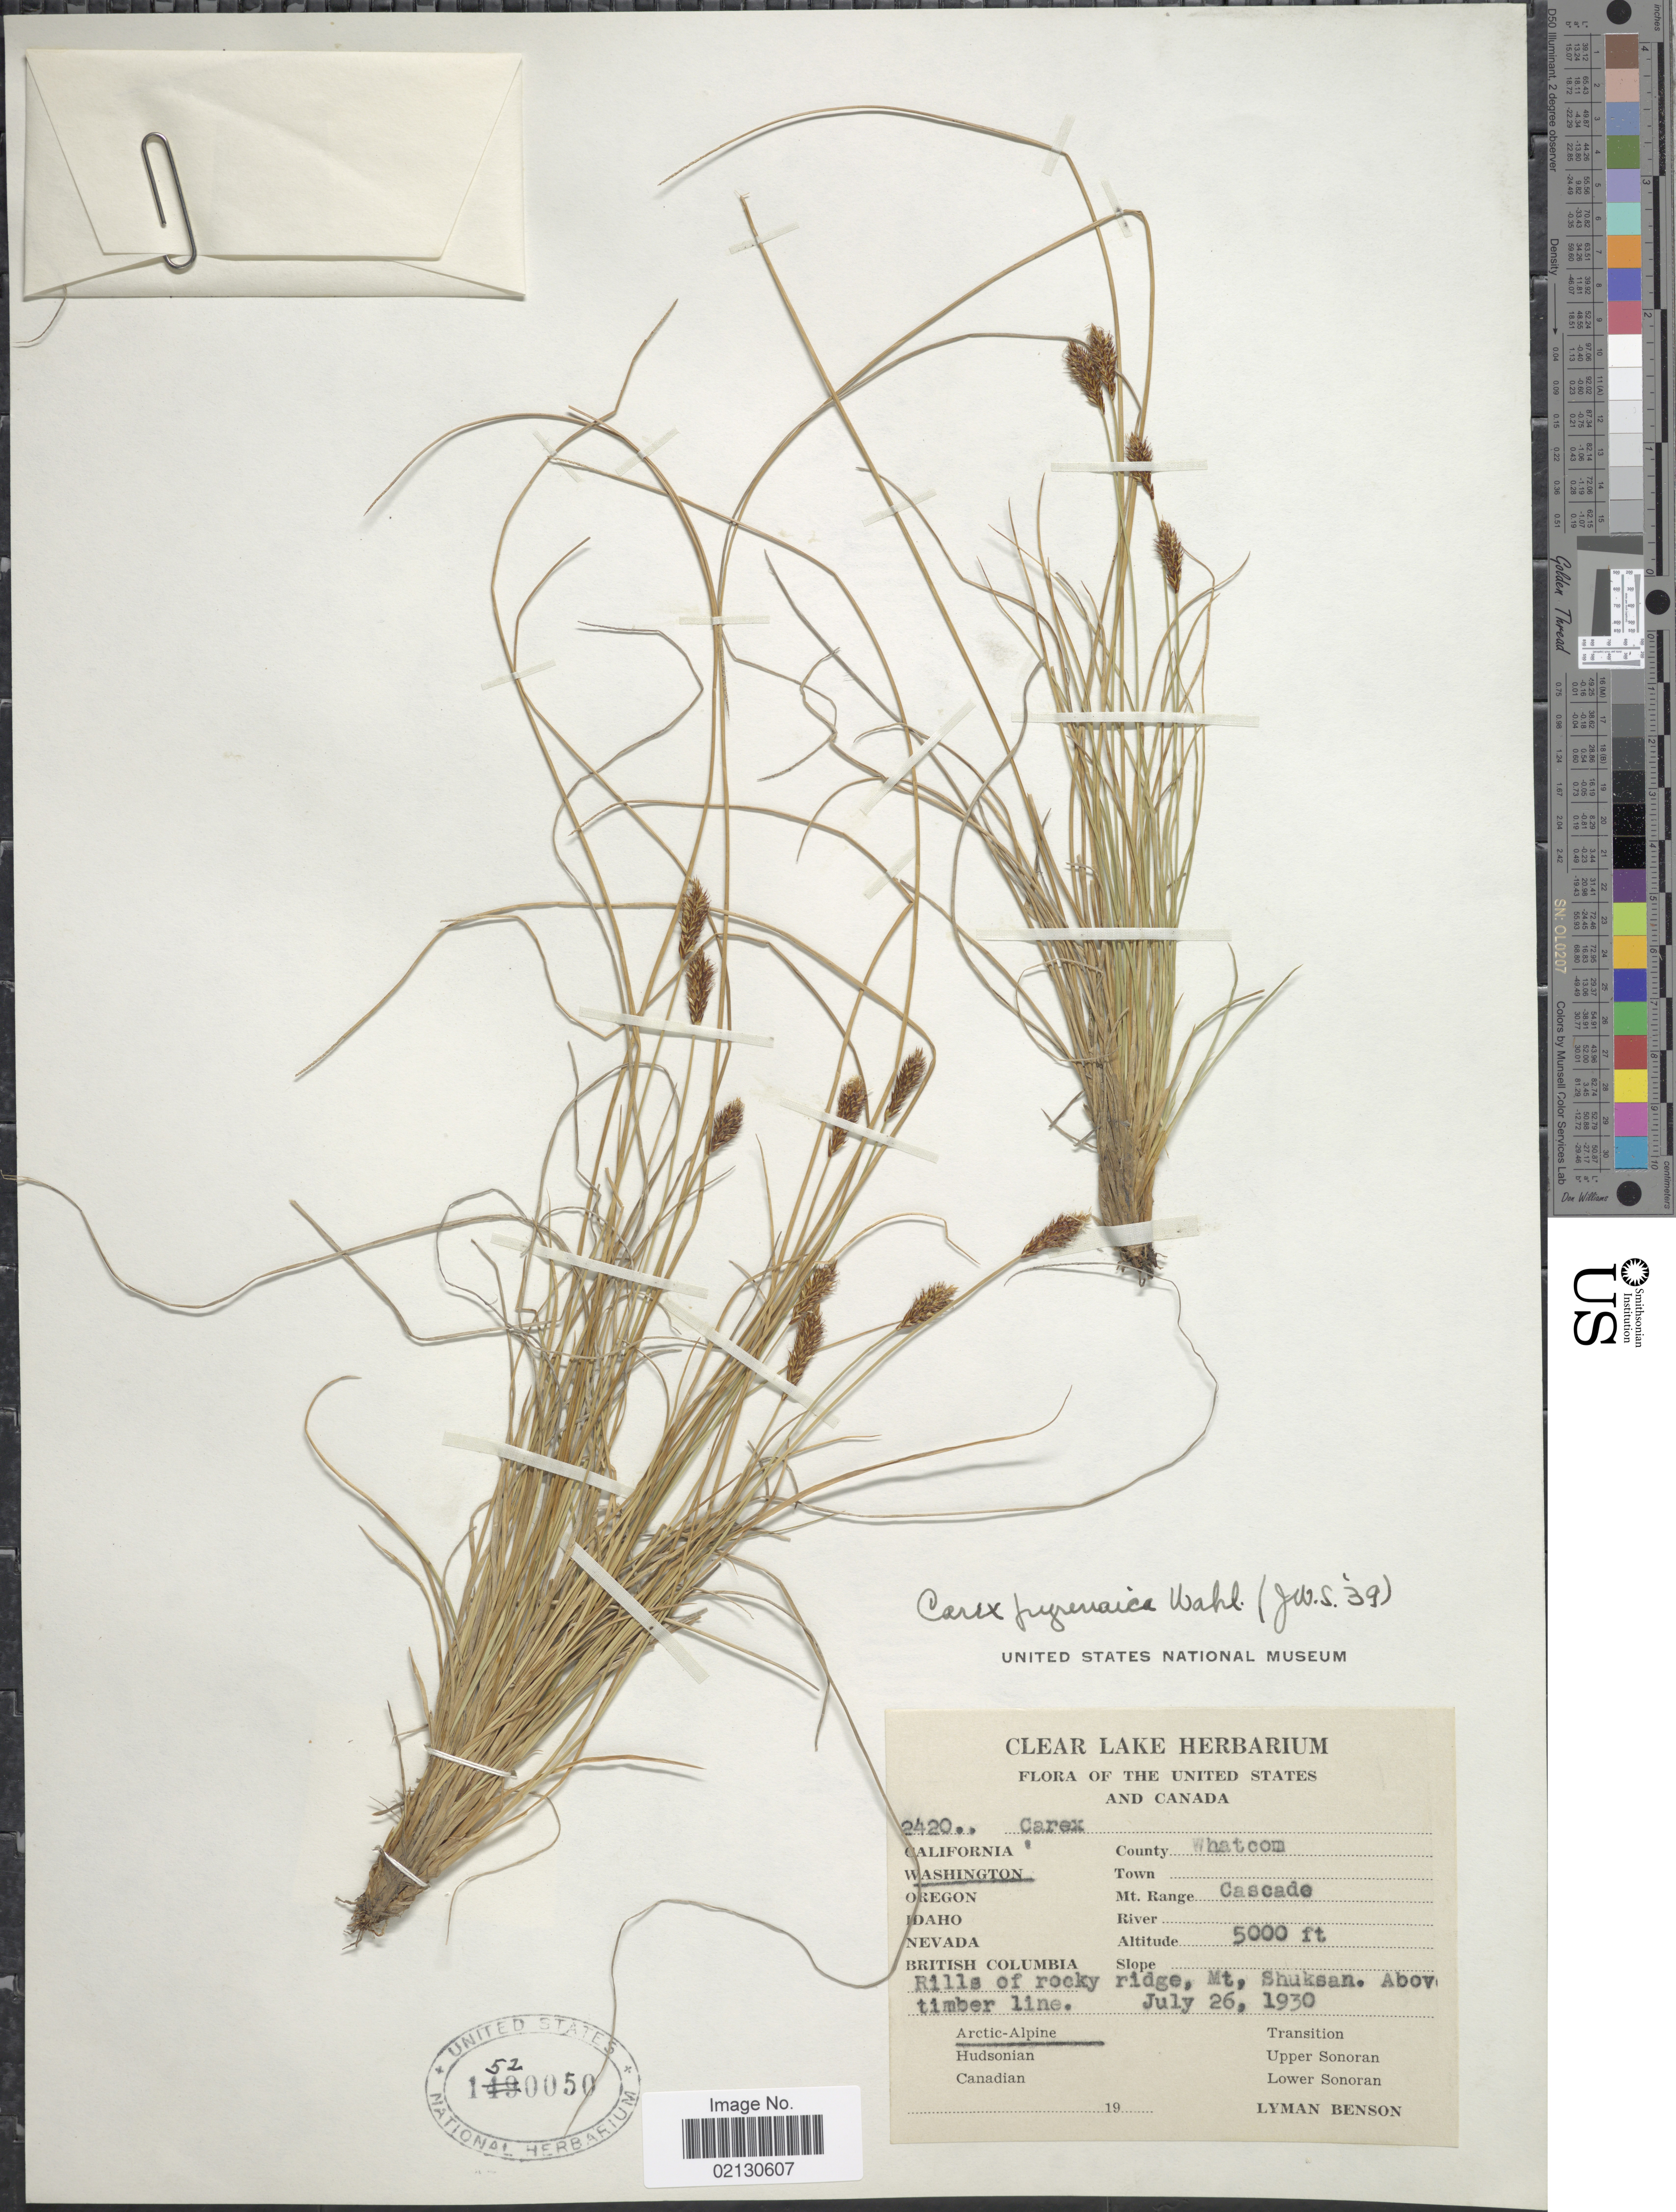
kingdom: Plantae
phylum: Tracheophyta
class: Liliopsida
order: Poales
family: Cyperaceae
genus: Carex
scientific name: Carex micropoda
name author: C.A. Mey.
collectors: L. D. Benson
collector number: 2420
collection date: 1930-07-26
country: United States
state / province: Washington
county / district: Whatcom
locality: County Whatcom. Mt. Range Cascade. Rills of rocky ridge, Mt, Shuksan. Arctic-Alpine.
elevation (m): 1524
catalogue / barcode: US 1520050